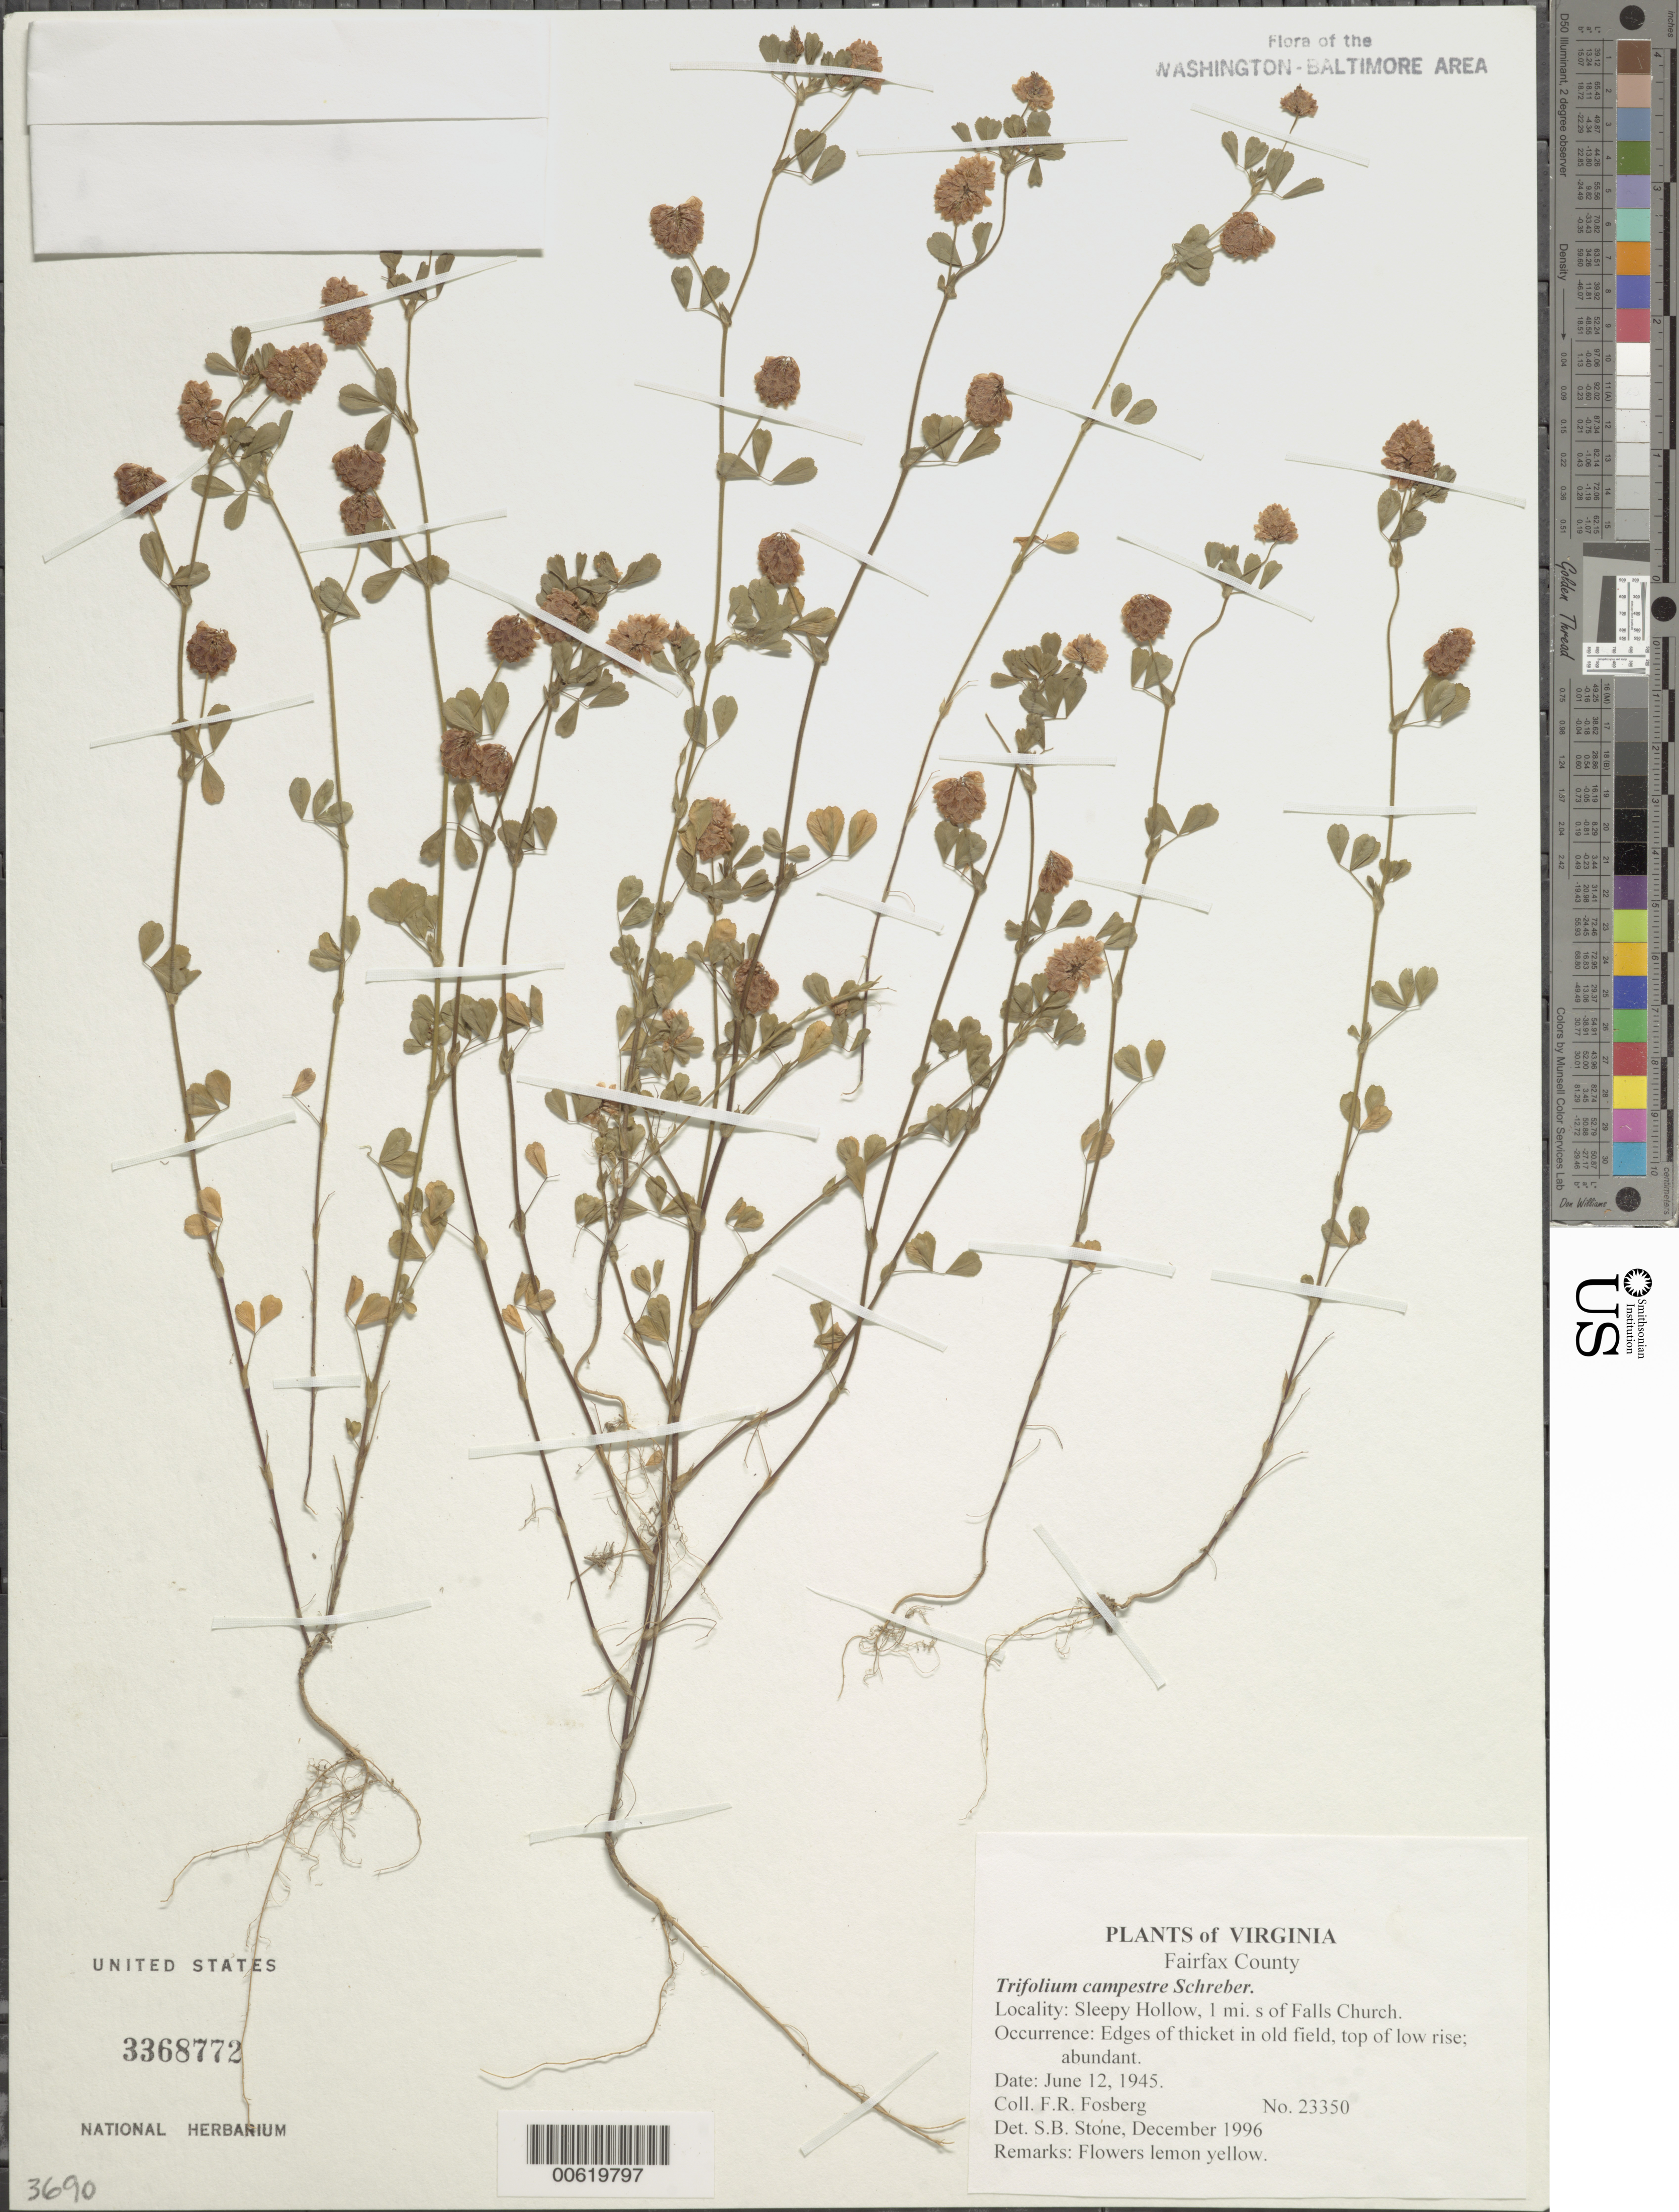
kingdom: Plantae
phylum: Tracheophyta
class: Magnoliopsida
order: Fabales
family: Fabaceae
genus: Trifolium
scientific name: Trifolium campestre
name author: Schreb.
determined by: Stone, S. B.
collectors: F. R. Fosberg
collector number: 23350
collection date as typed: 12 Jun 1945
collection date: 1945-06-12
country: United States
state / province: Virginia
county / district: Fairfax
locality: Sleepy Hollow, 1 mi. S of Falls Church.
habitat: Edges of thicket in old field, top of low rise; abundant.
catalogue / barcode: US 3368772